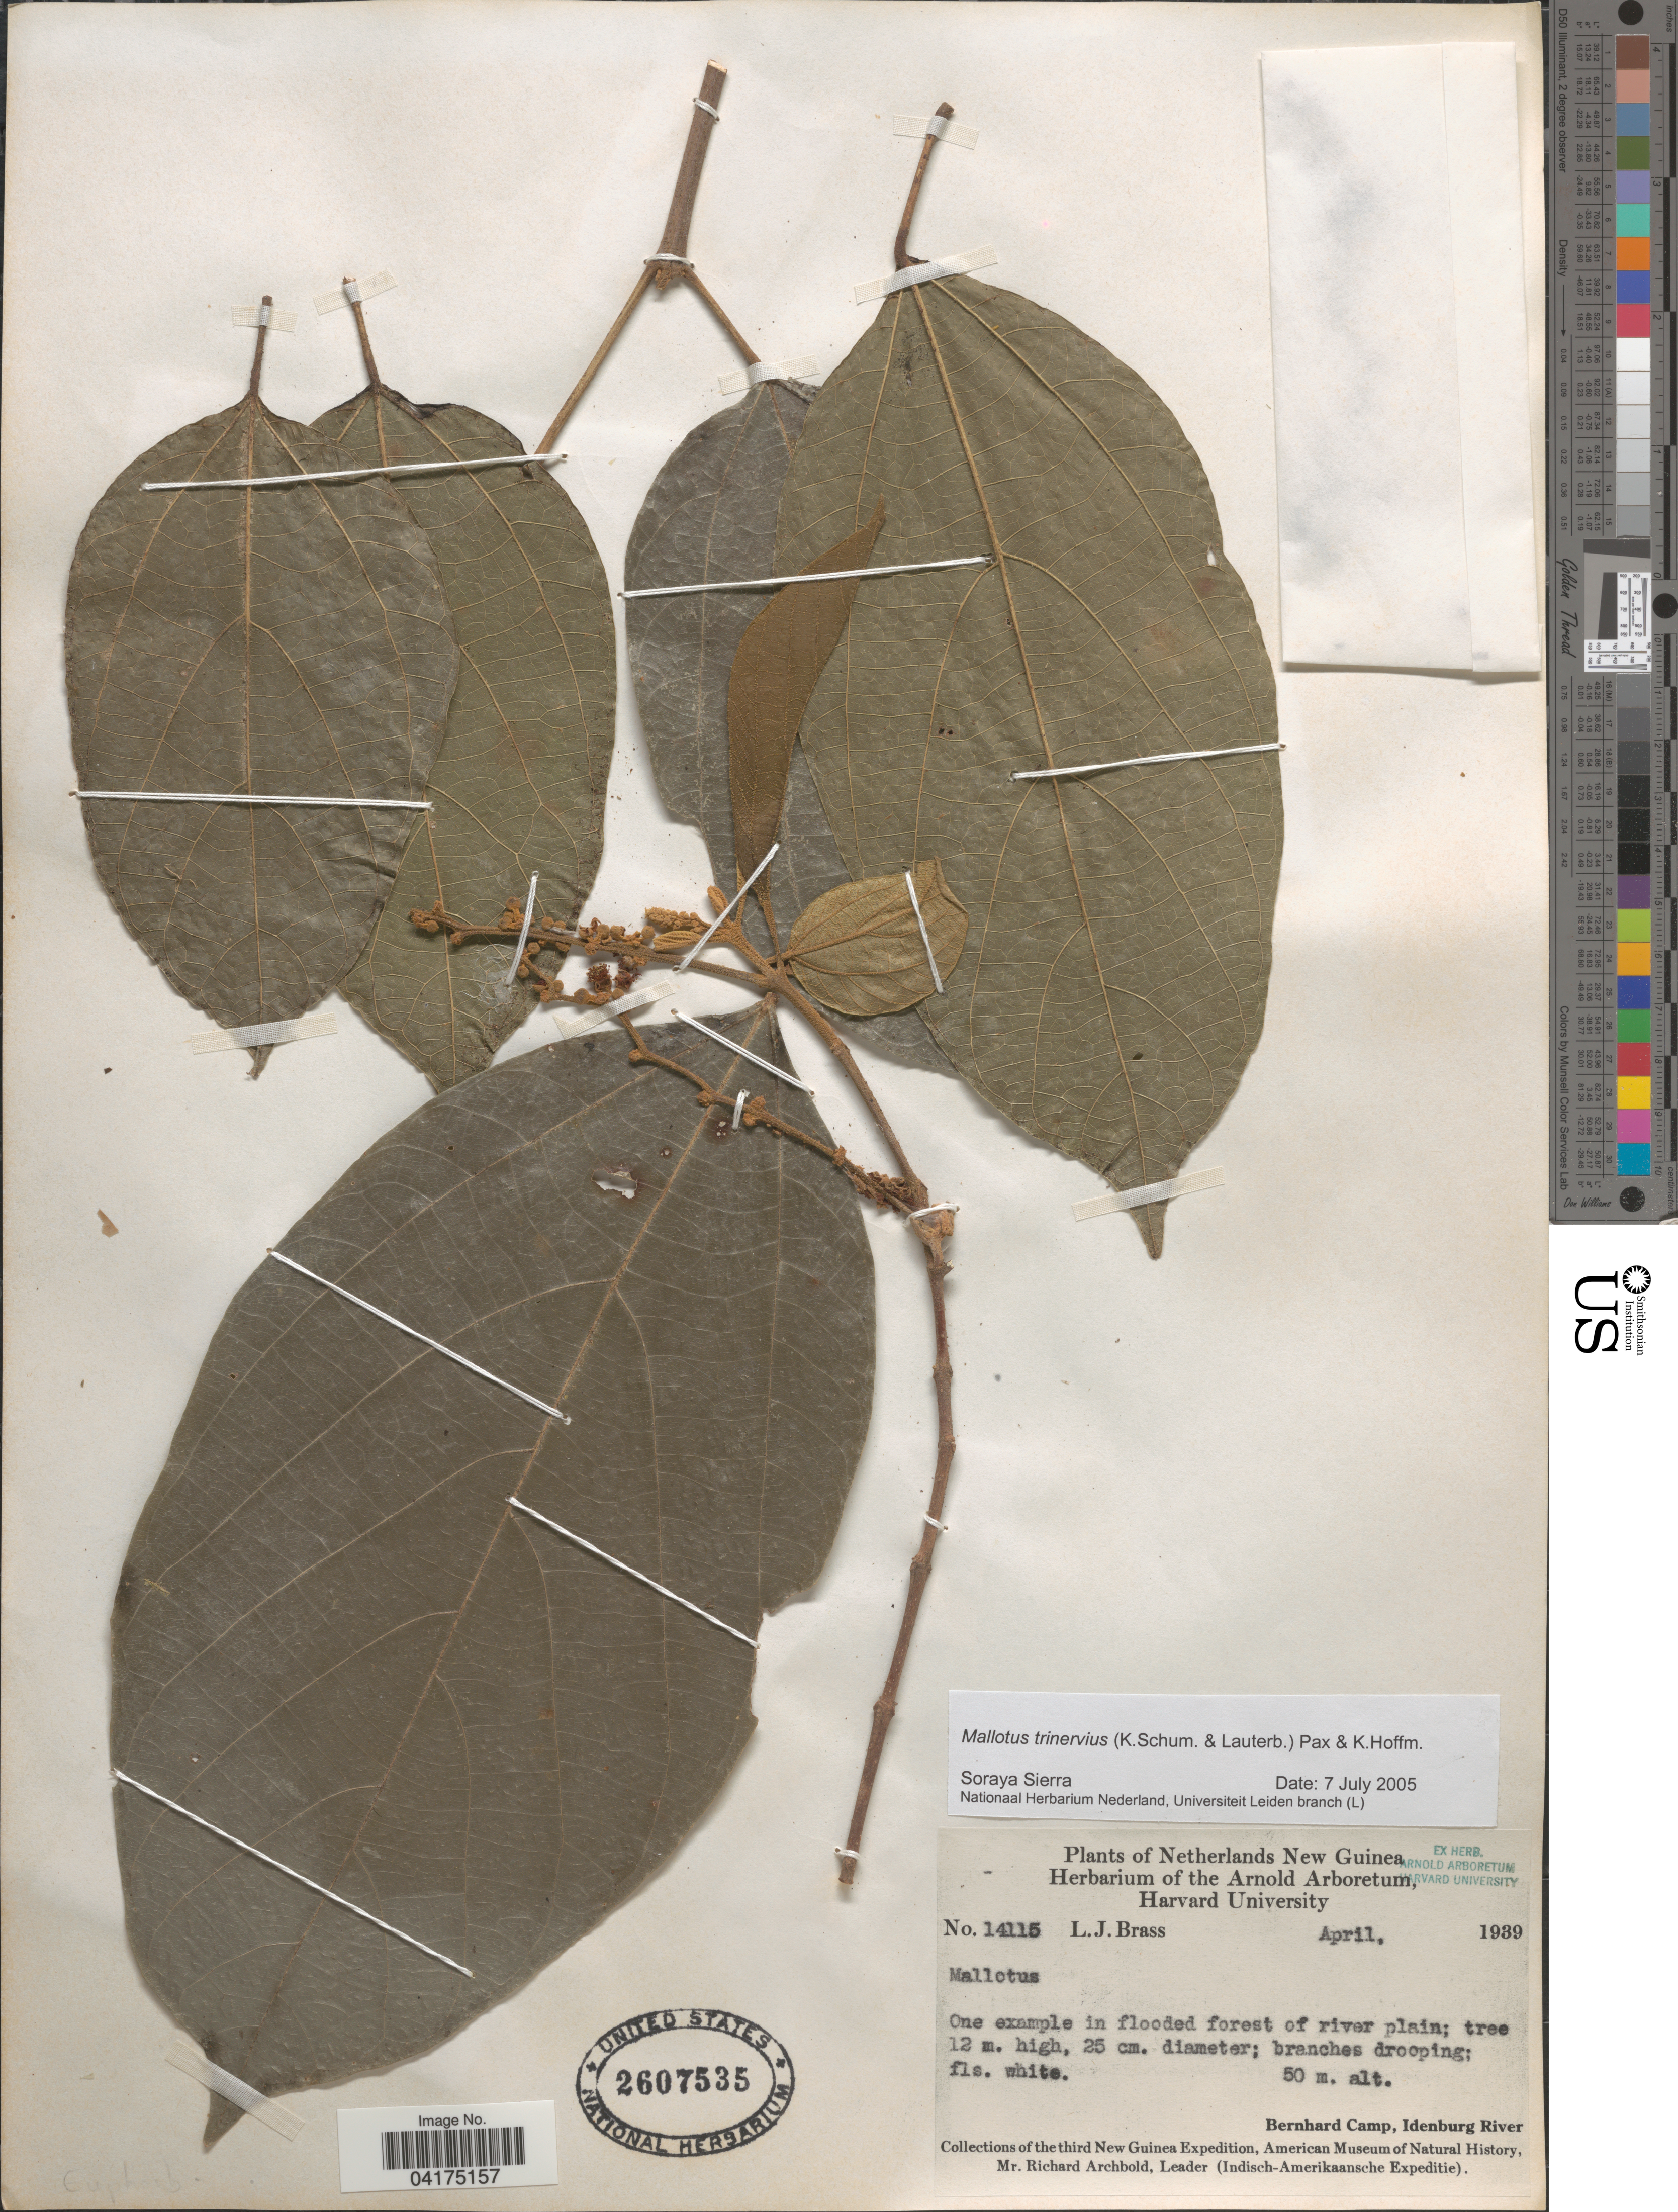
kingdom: Plantae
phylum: Tracheophyta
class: Magnoliopsida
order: Malpighiales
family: Euphorbiaceae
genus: Mallotus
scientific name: Mallotus trinervius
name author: (K. Schum. & Lauterb.) Pax & K. Hoffm.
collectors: L. J. Brass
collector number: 14115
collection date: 1939-04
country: Indonesia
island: New Guinea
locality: Netherlands New Guinea. Bernhard Camp, Idenburg River. The Third New Guinea Expedition. (Indisch-Amerikaansche Expeditie).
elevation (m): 50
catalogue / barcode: US 2607535